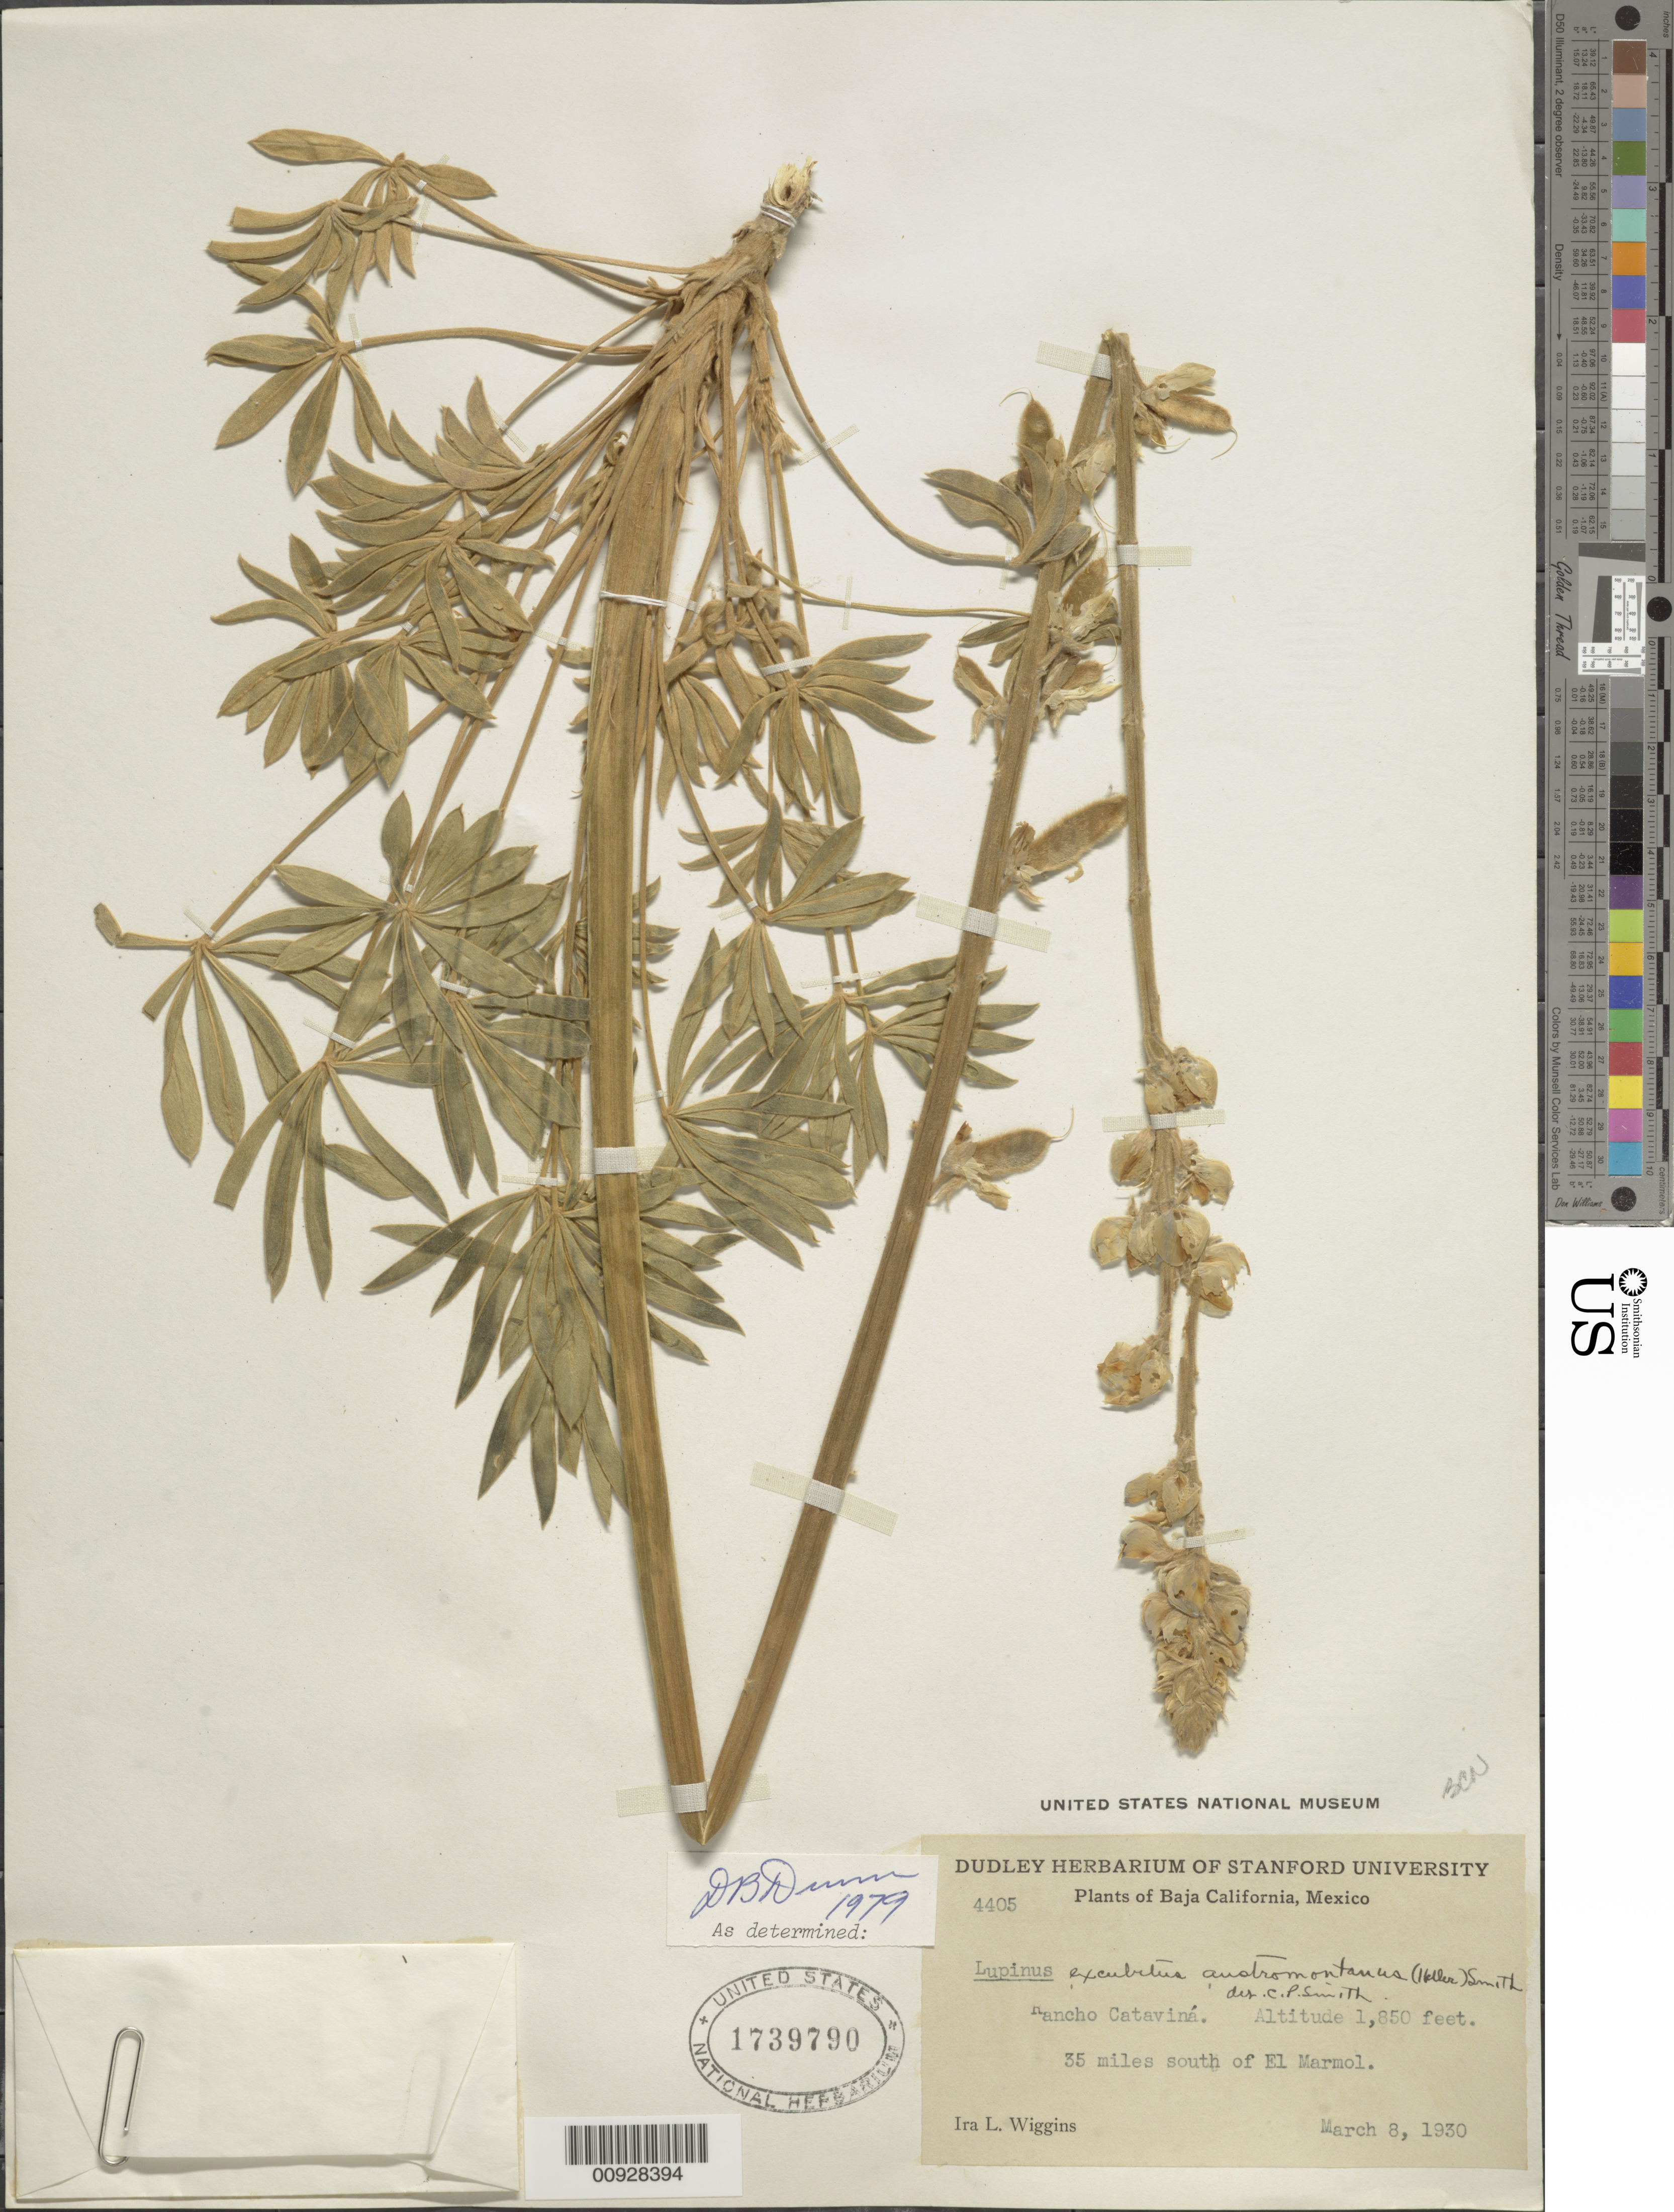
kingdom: Plantae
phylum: Tracheophyta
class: Magnoliopsida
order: Fabales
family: Fabaceae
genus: Lupinus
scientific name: Lupinus excubitus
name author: M.E. Jones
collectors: I. L. Wiggins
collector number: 4405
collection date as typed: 08 Mar 1930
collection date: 1930-03-08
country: Mexico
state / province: Baja California Norte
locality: Rancho Cataviná. 35 miles south of El Marmol.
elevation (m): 564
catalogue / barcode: US 1739790